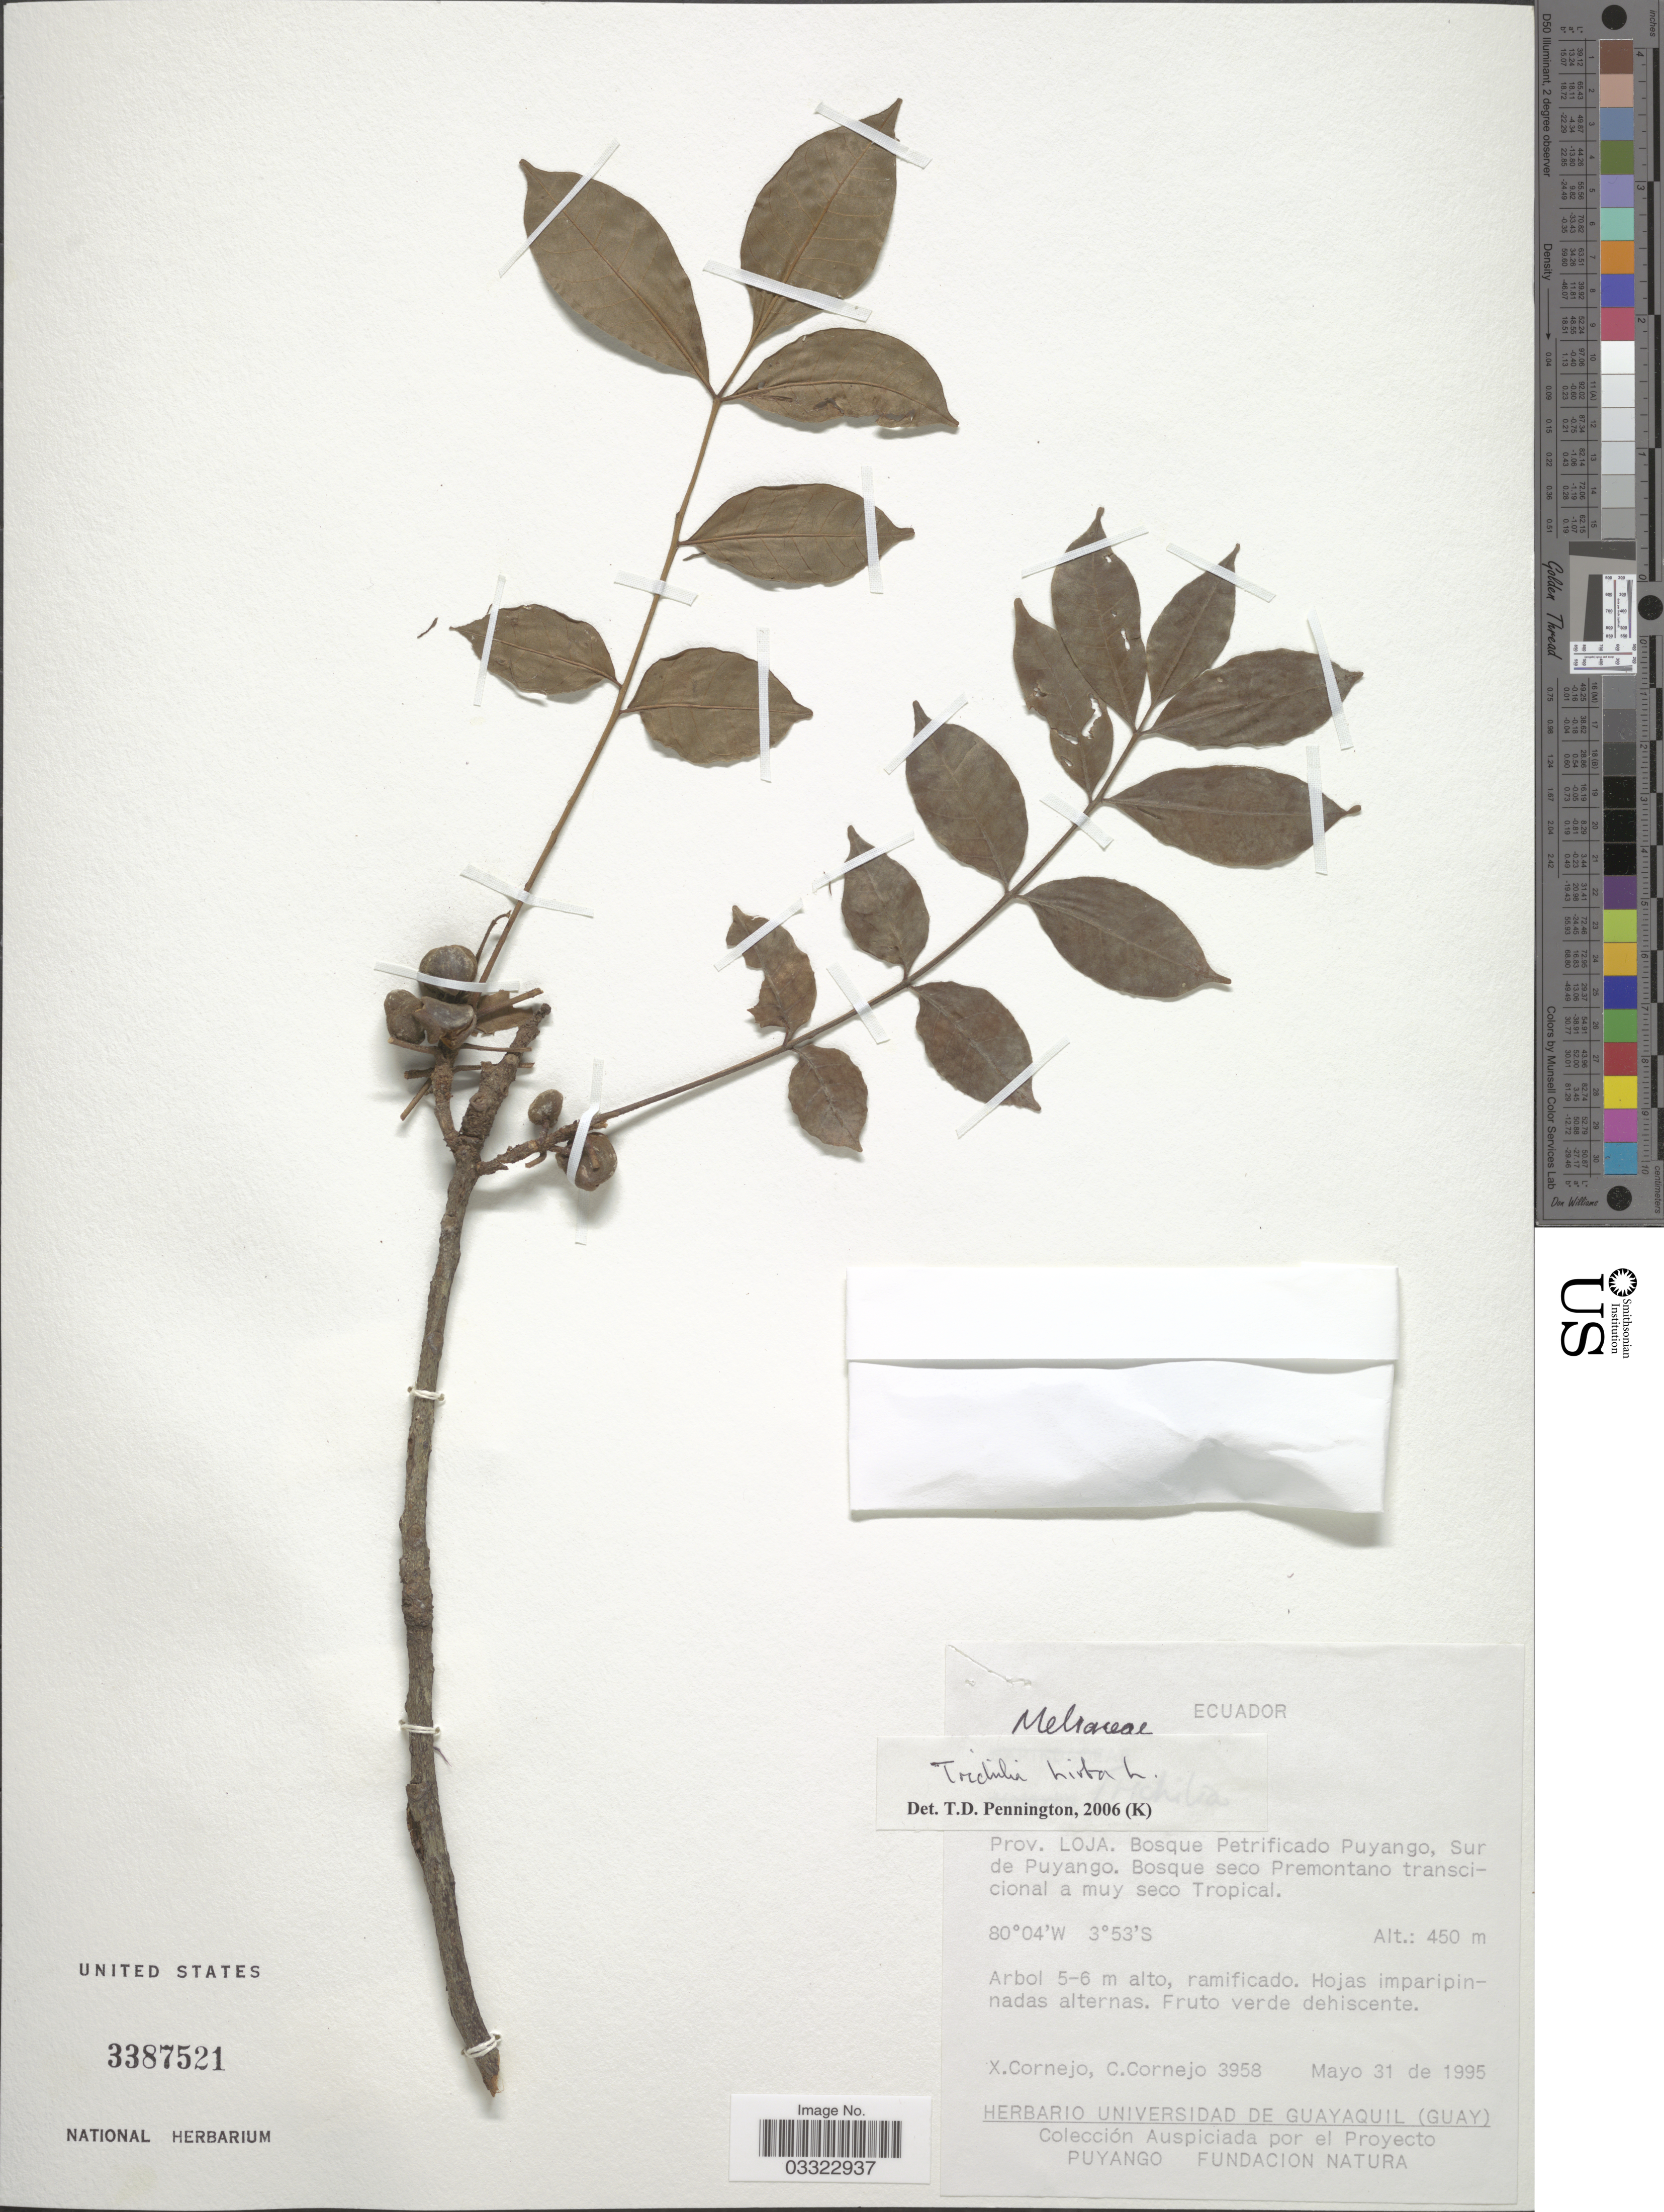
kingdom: Plantae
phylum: Tracheophyta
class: Magnoliopsida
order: Sapindales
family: Meliaceae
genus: Trichilia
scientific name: Trichilia hirta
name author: L.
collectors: X. F. Cornejo & C. Cornejo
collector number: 3958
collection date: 1995-05-31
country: Ecuador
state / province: Loja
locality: Bosque Petrificado Puyango, Sur de Puyango.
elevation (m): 450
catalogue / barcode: US 3387521